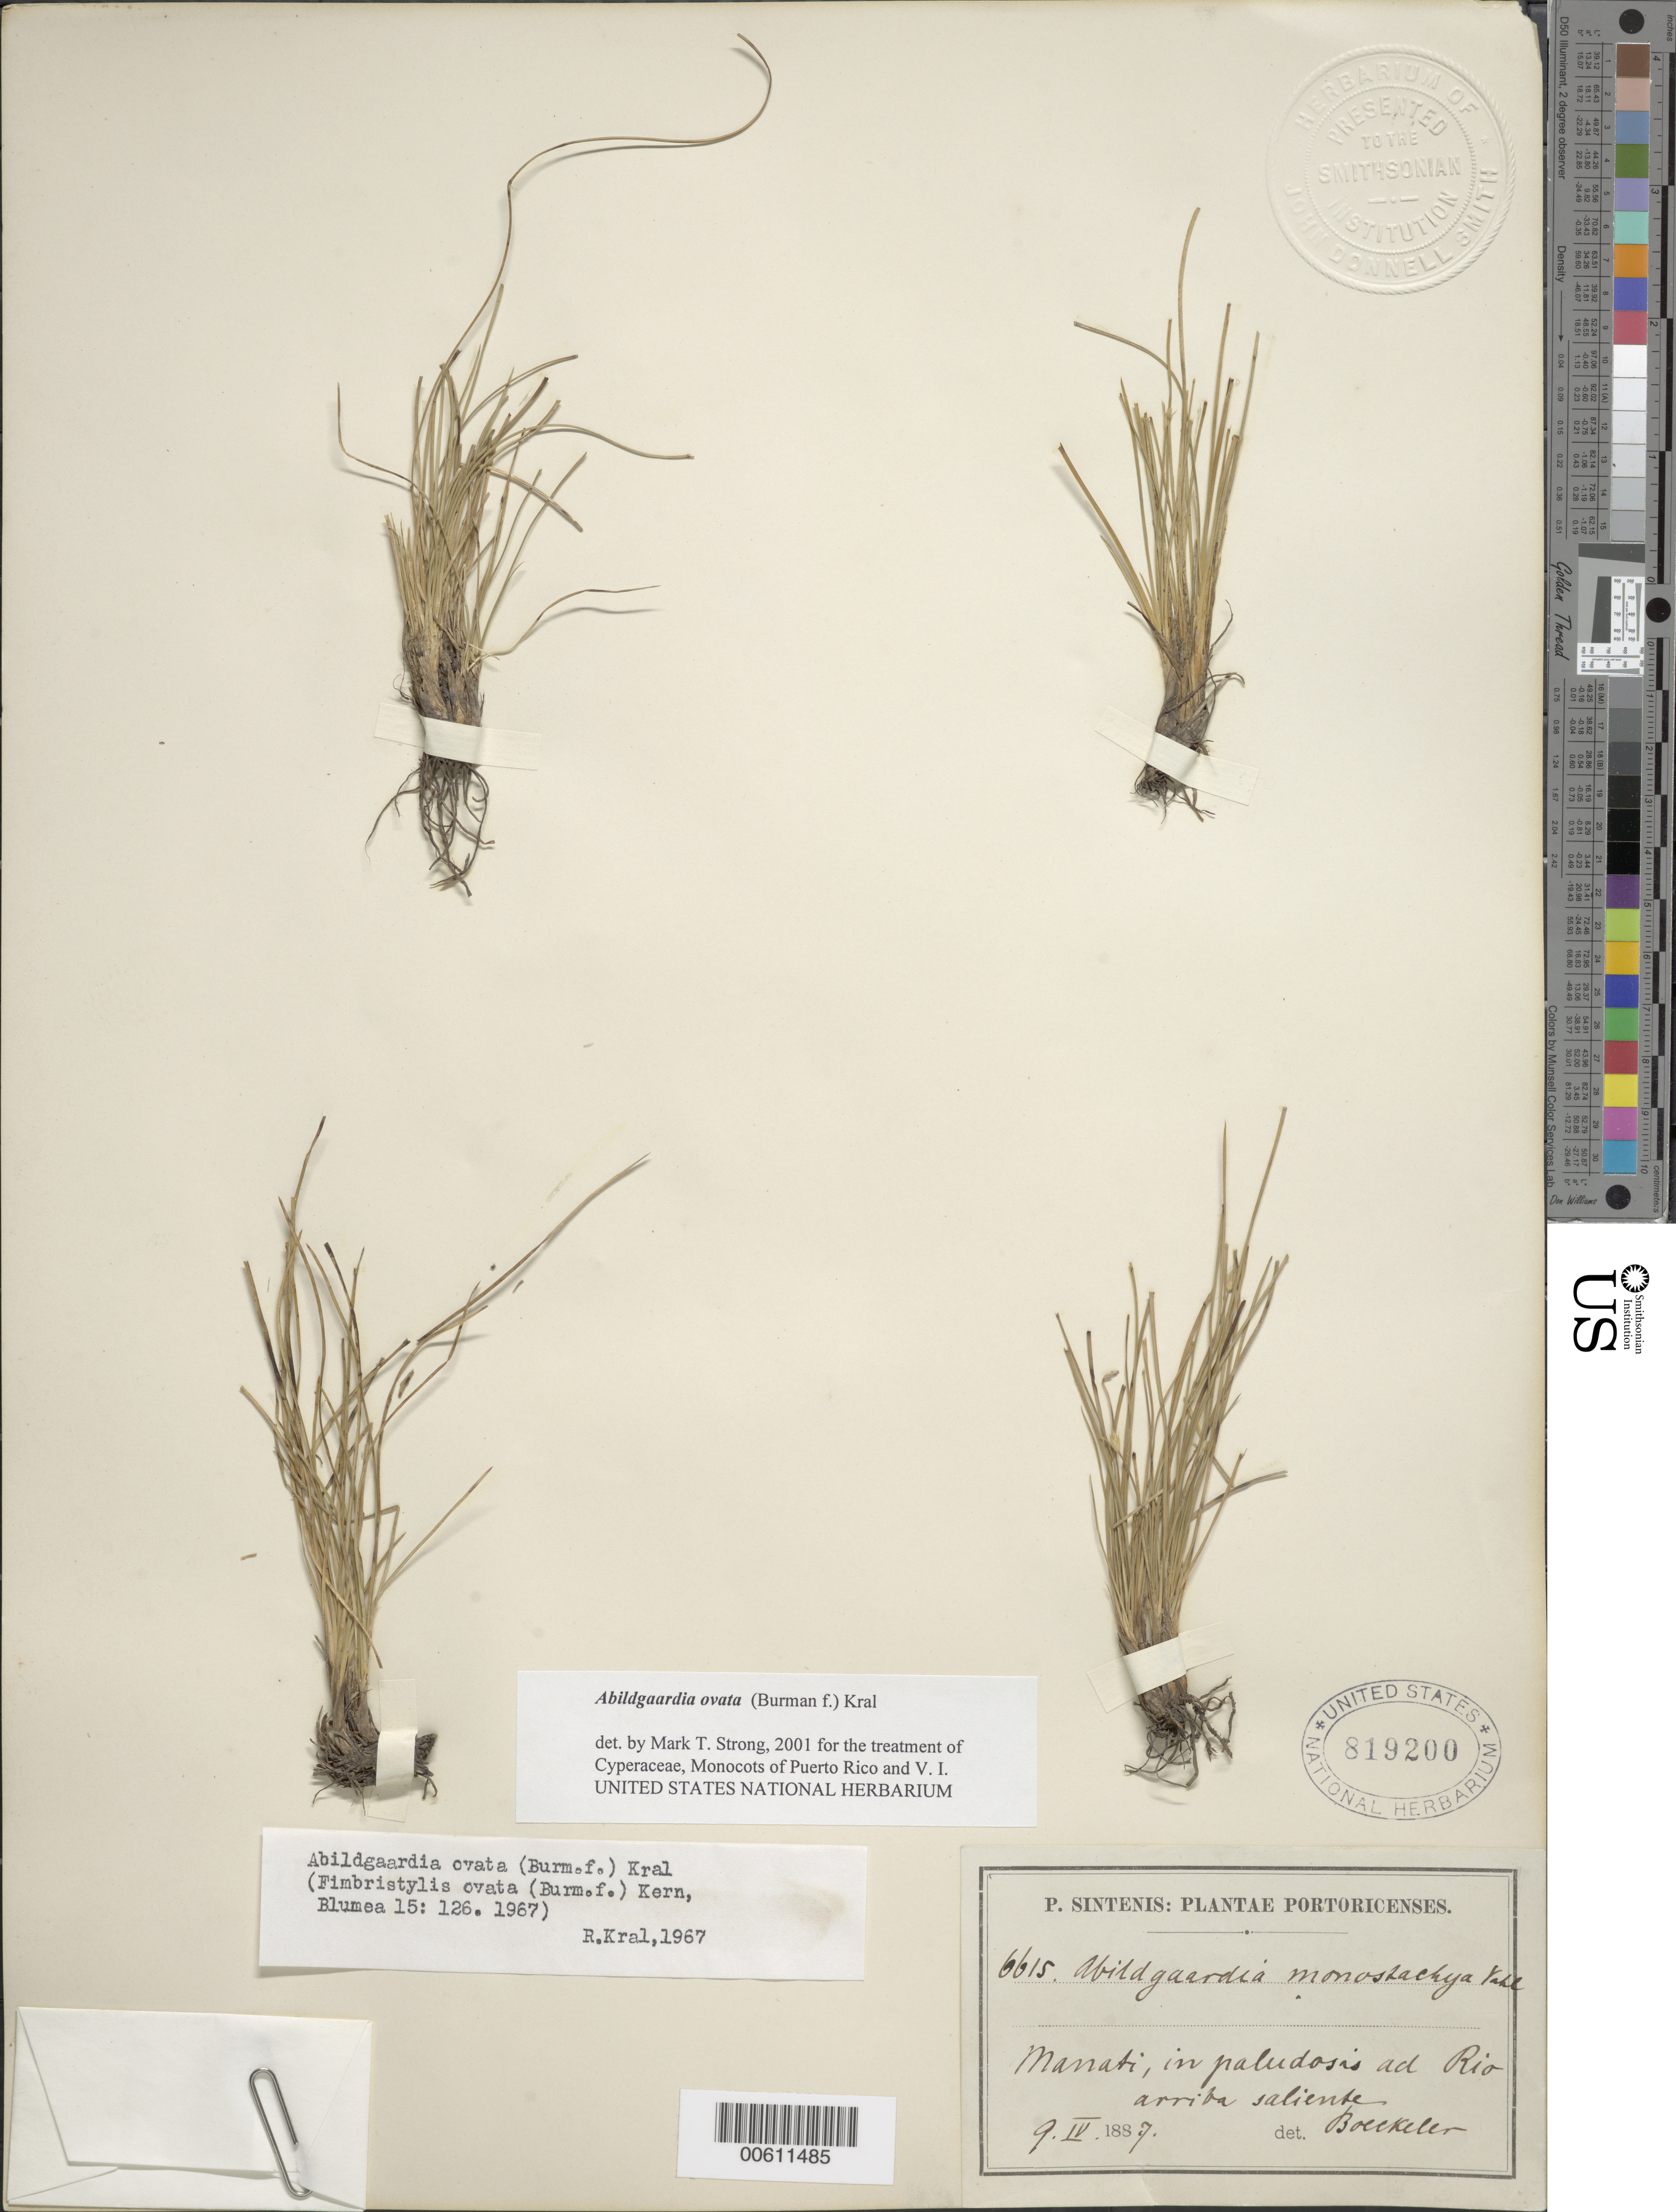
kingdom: Plantae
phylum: Tracheophyta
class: Liliopsida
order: Poales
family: Cyperaceae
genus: Abildgaardia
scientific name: Abildgaardia ovata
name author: (Burm. f.) Kral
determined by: Strong, M. T., (US), Smithsonian Institution - National Museum of Natural History (UNITED STATES)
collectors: P. Sintenis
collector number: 6615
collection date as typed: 09 Apr 1887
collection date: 1887-04-09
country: Puerto Rico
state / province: Manatí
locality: Manatí.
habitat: In paludosis ad Rio arriba saliente.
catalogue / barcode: US 819200